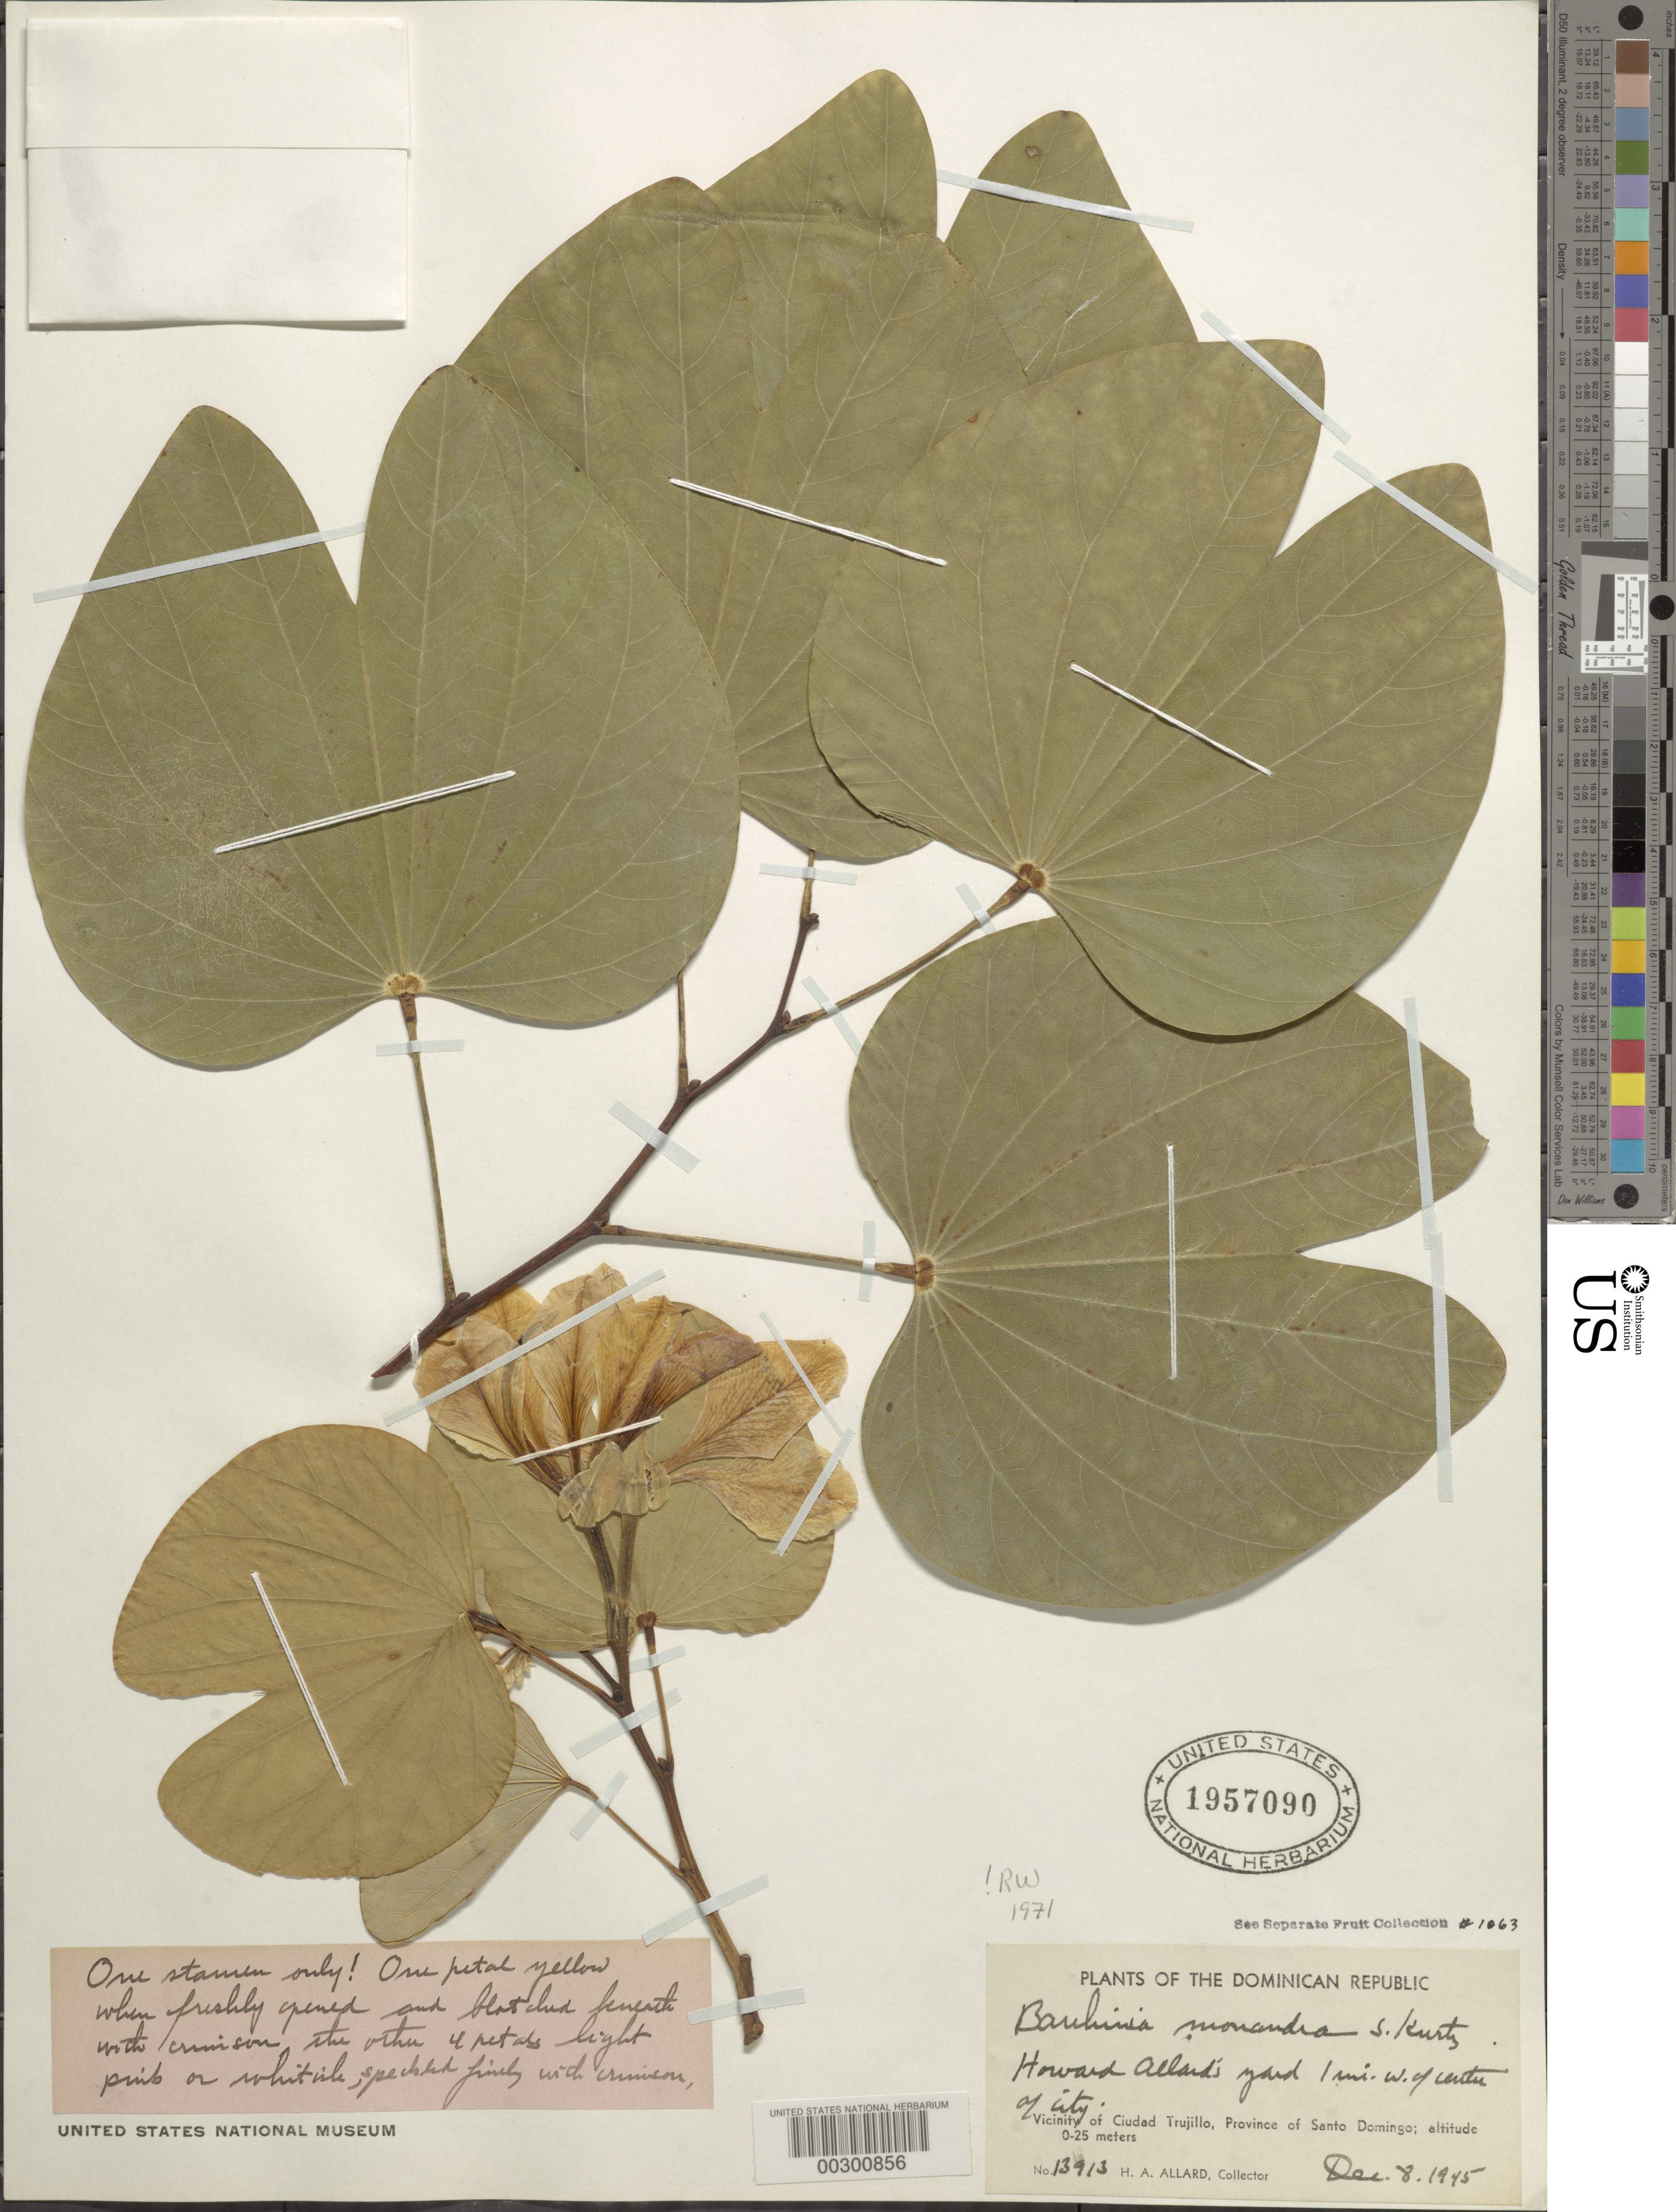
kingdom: Plantae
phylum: Tracheophyta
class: Magnoliopsida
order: Fabales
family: Fabaceae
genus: Bauhinia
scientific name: Bauhinia monandra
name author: Kurz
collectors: H. A. Allard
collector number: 13913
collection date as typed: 08 Dec 1945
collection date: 1945-12-08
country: Dominican Republic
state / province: Distrito Nacional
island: Hispaniola Island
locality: Vicinity of ciudad trujillo, santo domingo prov., h.a. allard's yard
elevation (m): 0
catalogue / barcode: US 1957090